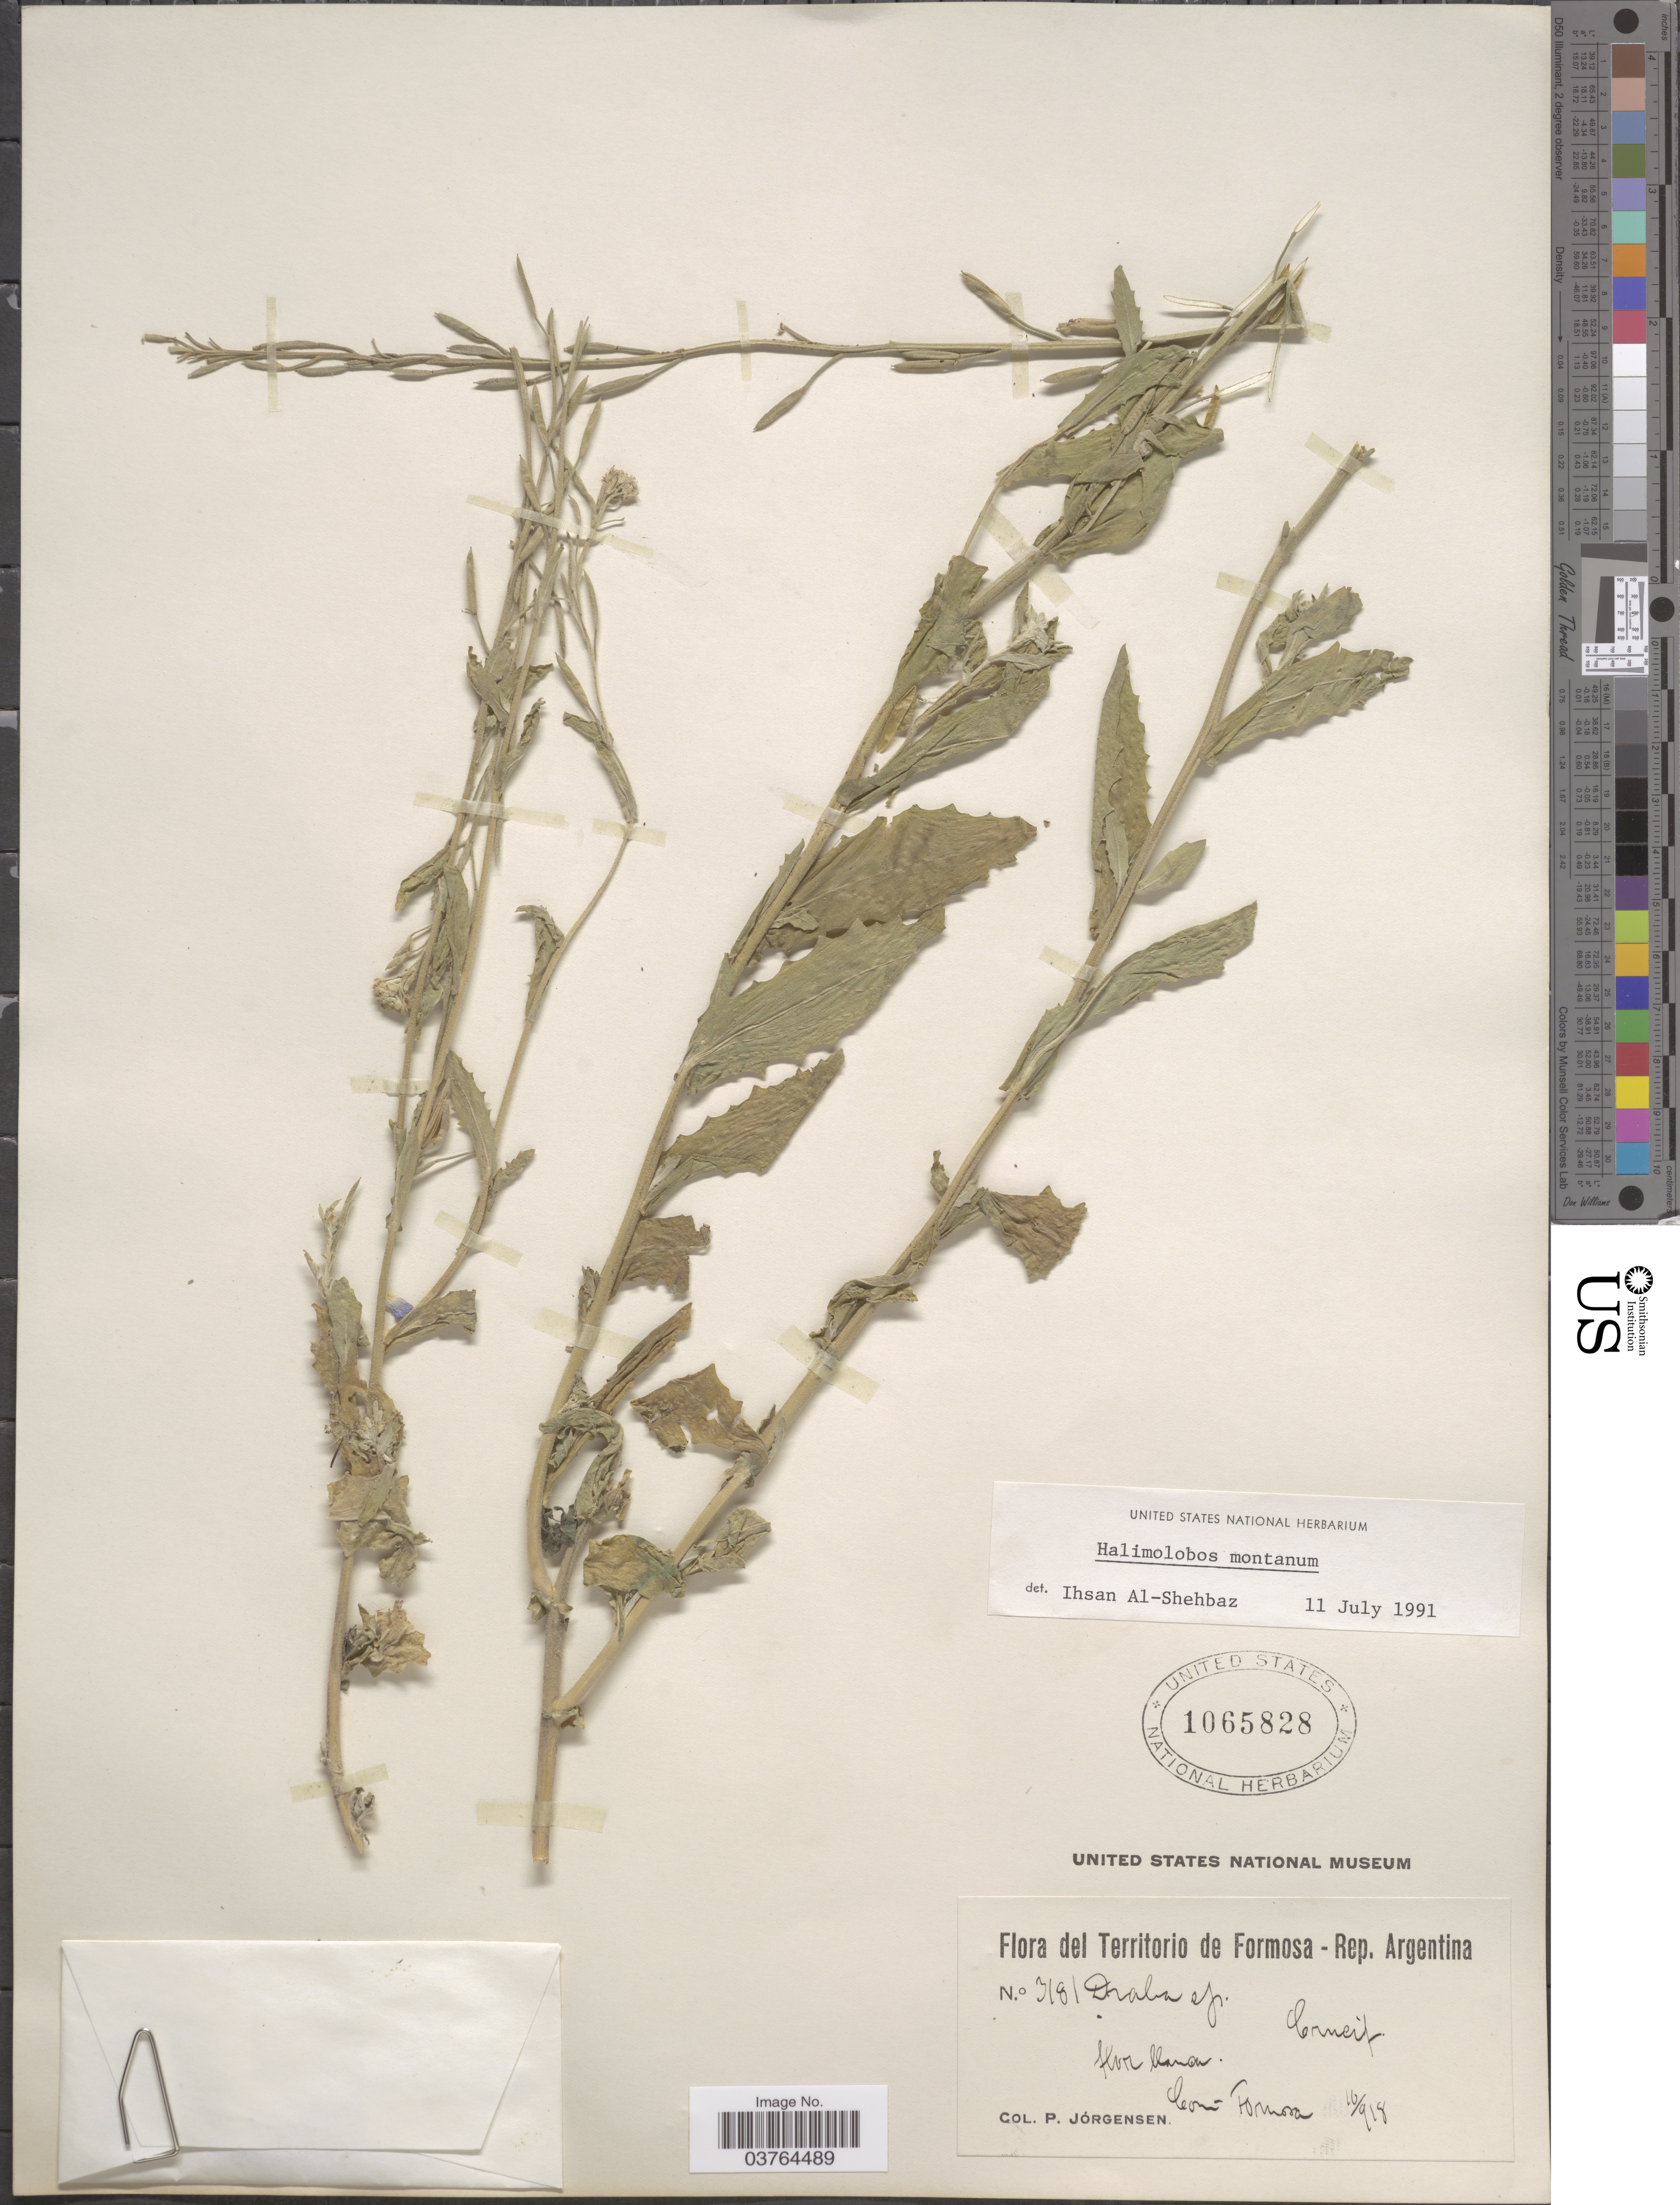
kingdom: Plantae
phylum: Tracheophyta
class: Magnoliopsida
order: Brassicales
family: Brassicaceae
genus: Exhalimolobos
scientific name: Exhalimolobos weddellii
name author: Al-Shehbaz & C.D. Bailey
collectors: P. Jörgensen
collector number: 3181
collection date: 1918-10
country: Argentina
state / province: Formosa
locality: Territorio de Formosa. Com Formosa.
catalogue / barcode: US 1065828